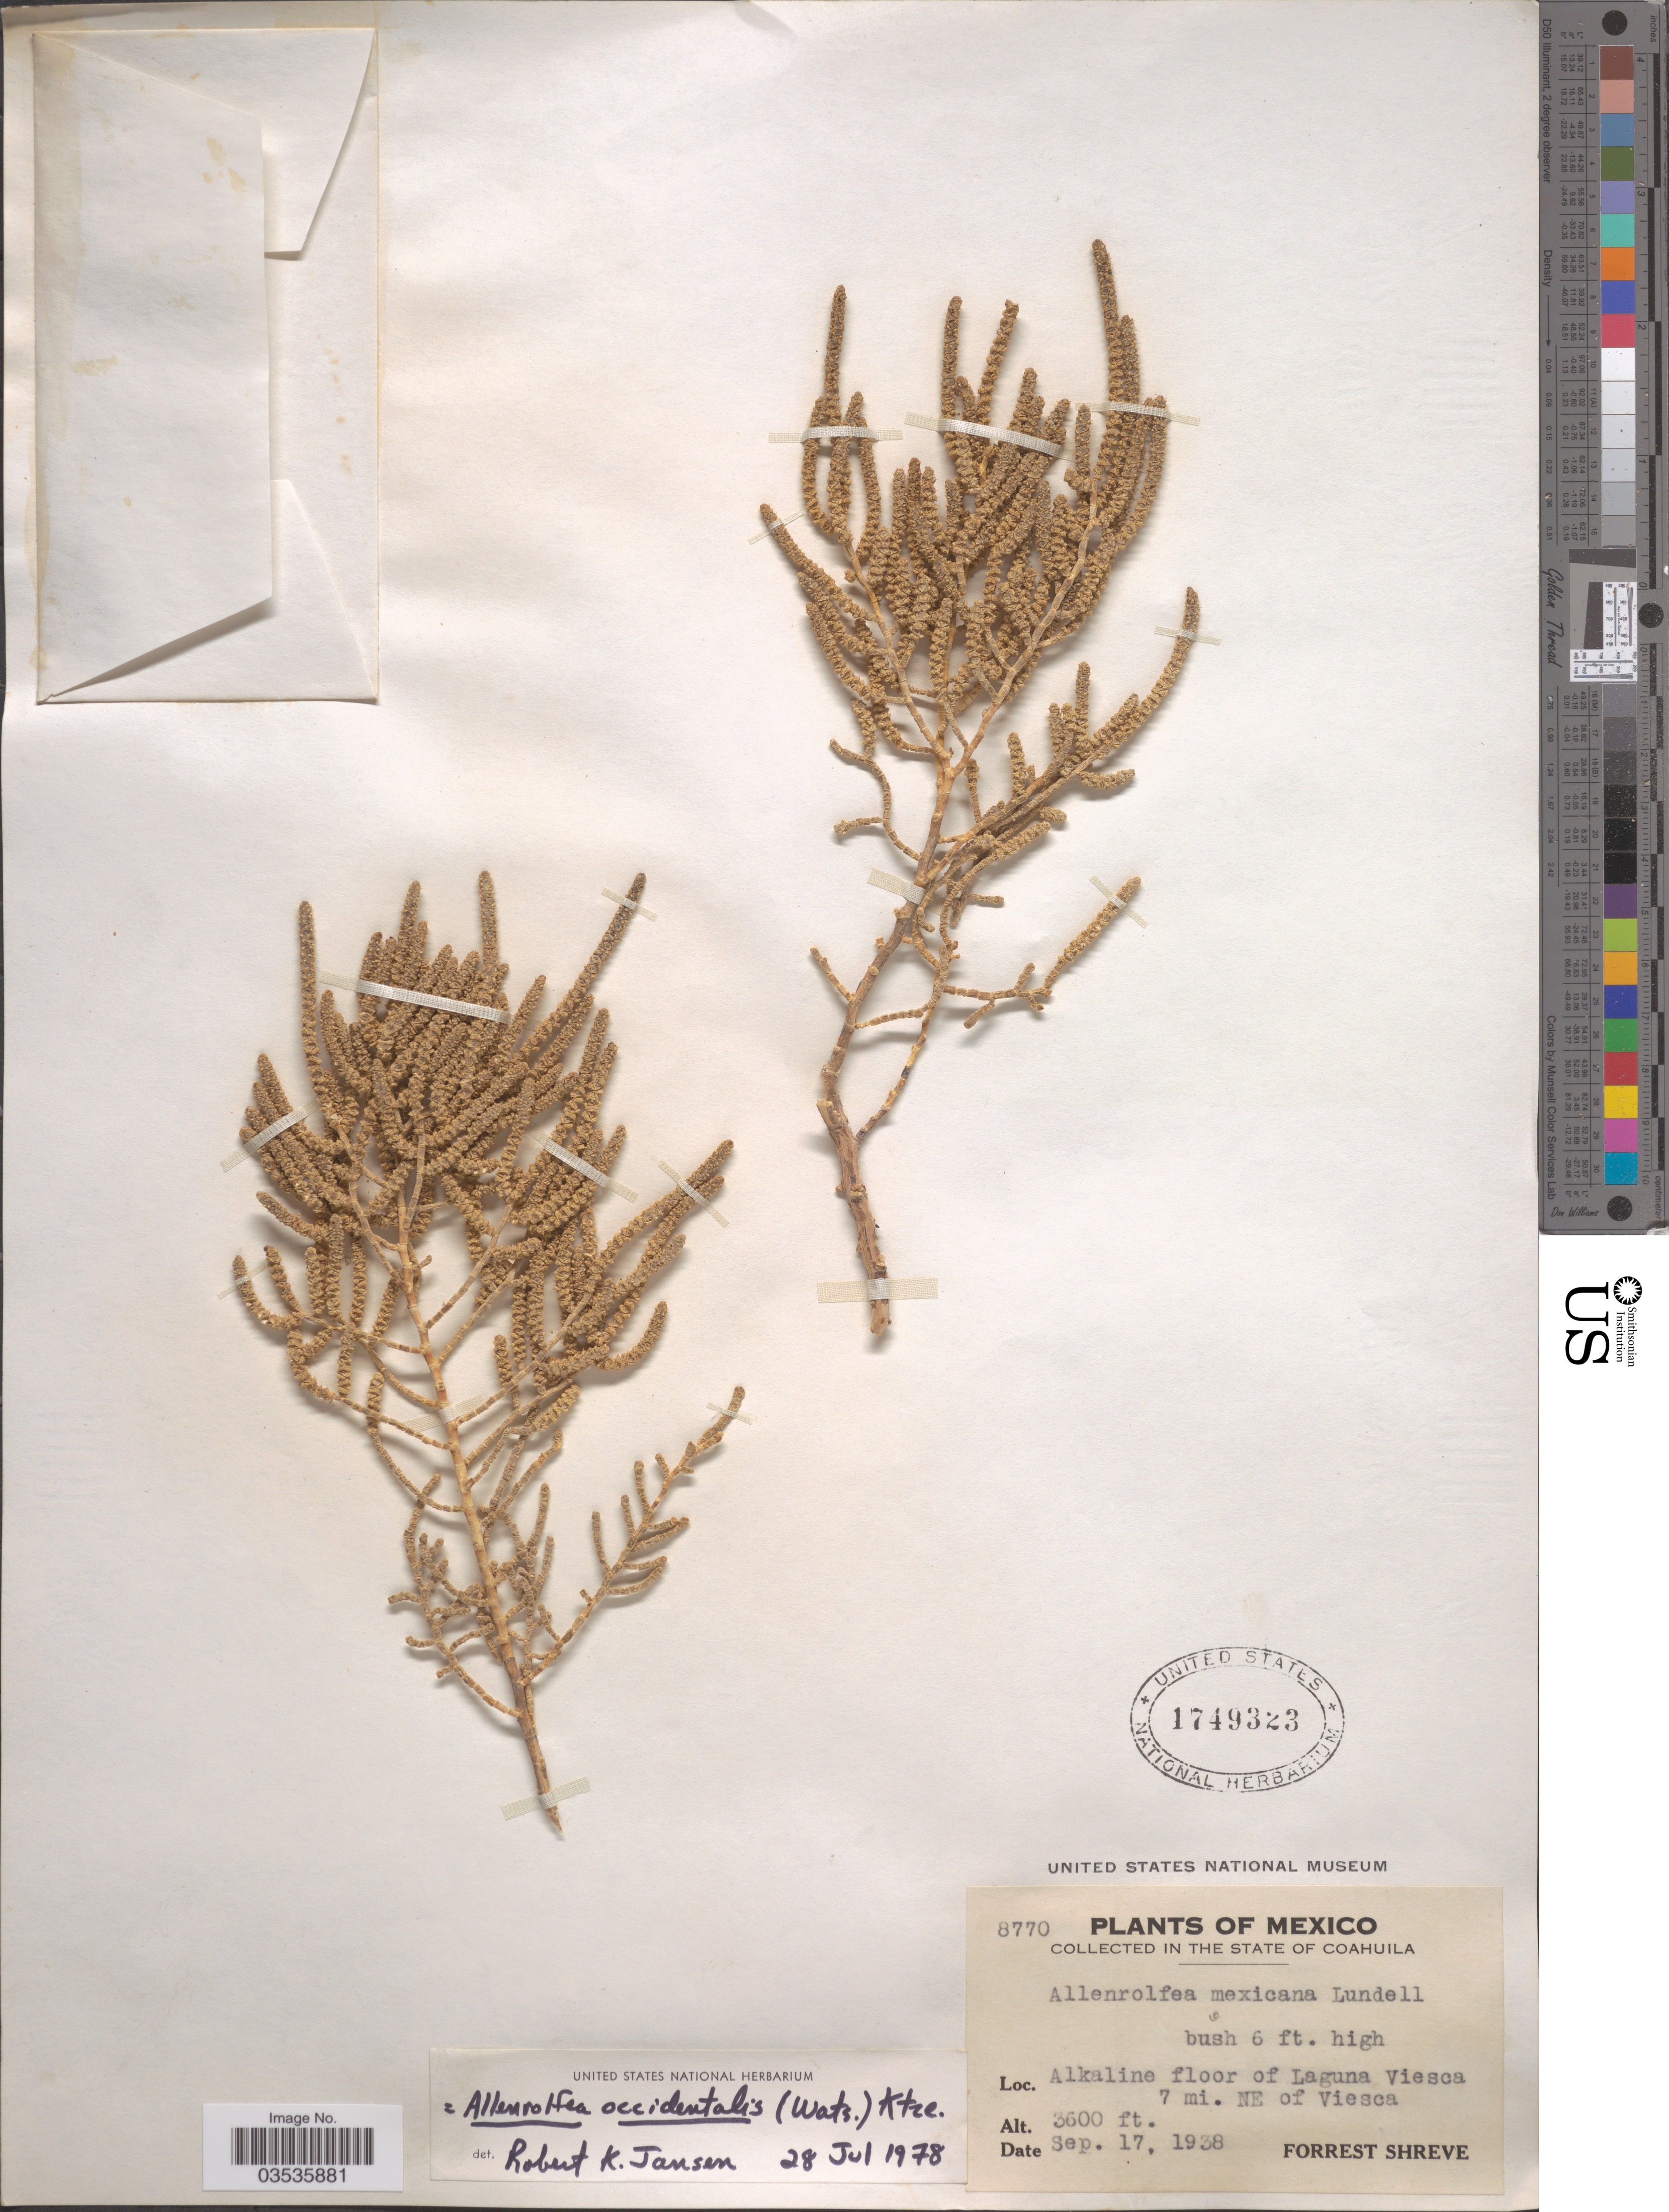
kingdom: Plantae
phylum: Tracheophyta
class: Magnoliopsida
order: Caryophyllales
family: Amaranthaceae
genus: Allenrolfea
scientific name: Allenrolfea occidentalis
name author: (S. Watson) Kuntze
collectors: F. Shreve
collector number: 8770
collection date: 1938-09-17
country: Mexico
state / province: Coahuila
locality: Alkaline floor of Laguna Viesca 7 mi. NE of Viesca.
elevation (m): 1097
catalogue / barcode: US 1749323